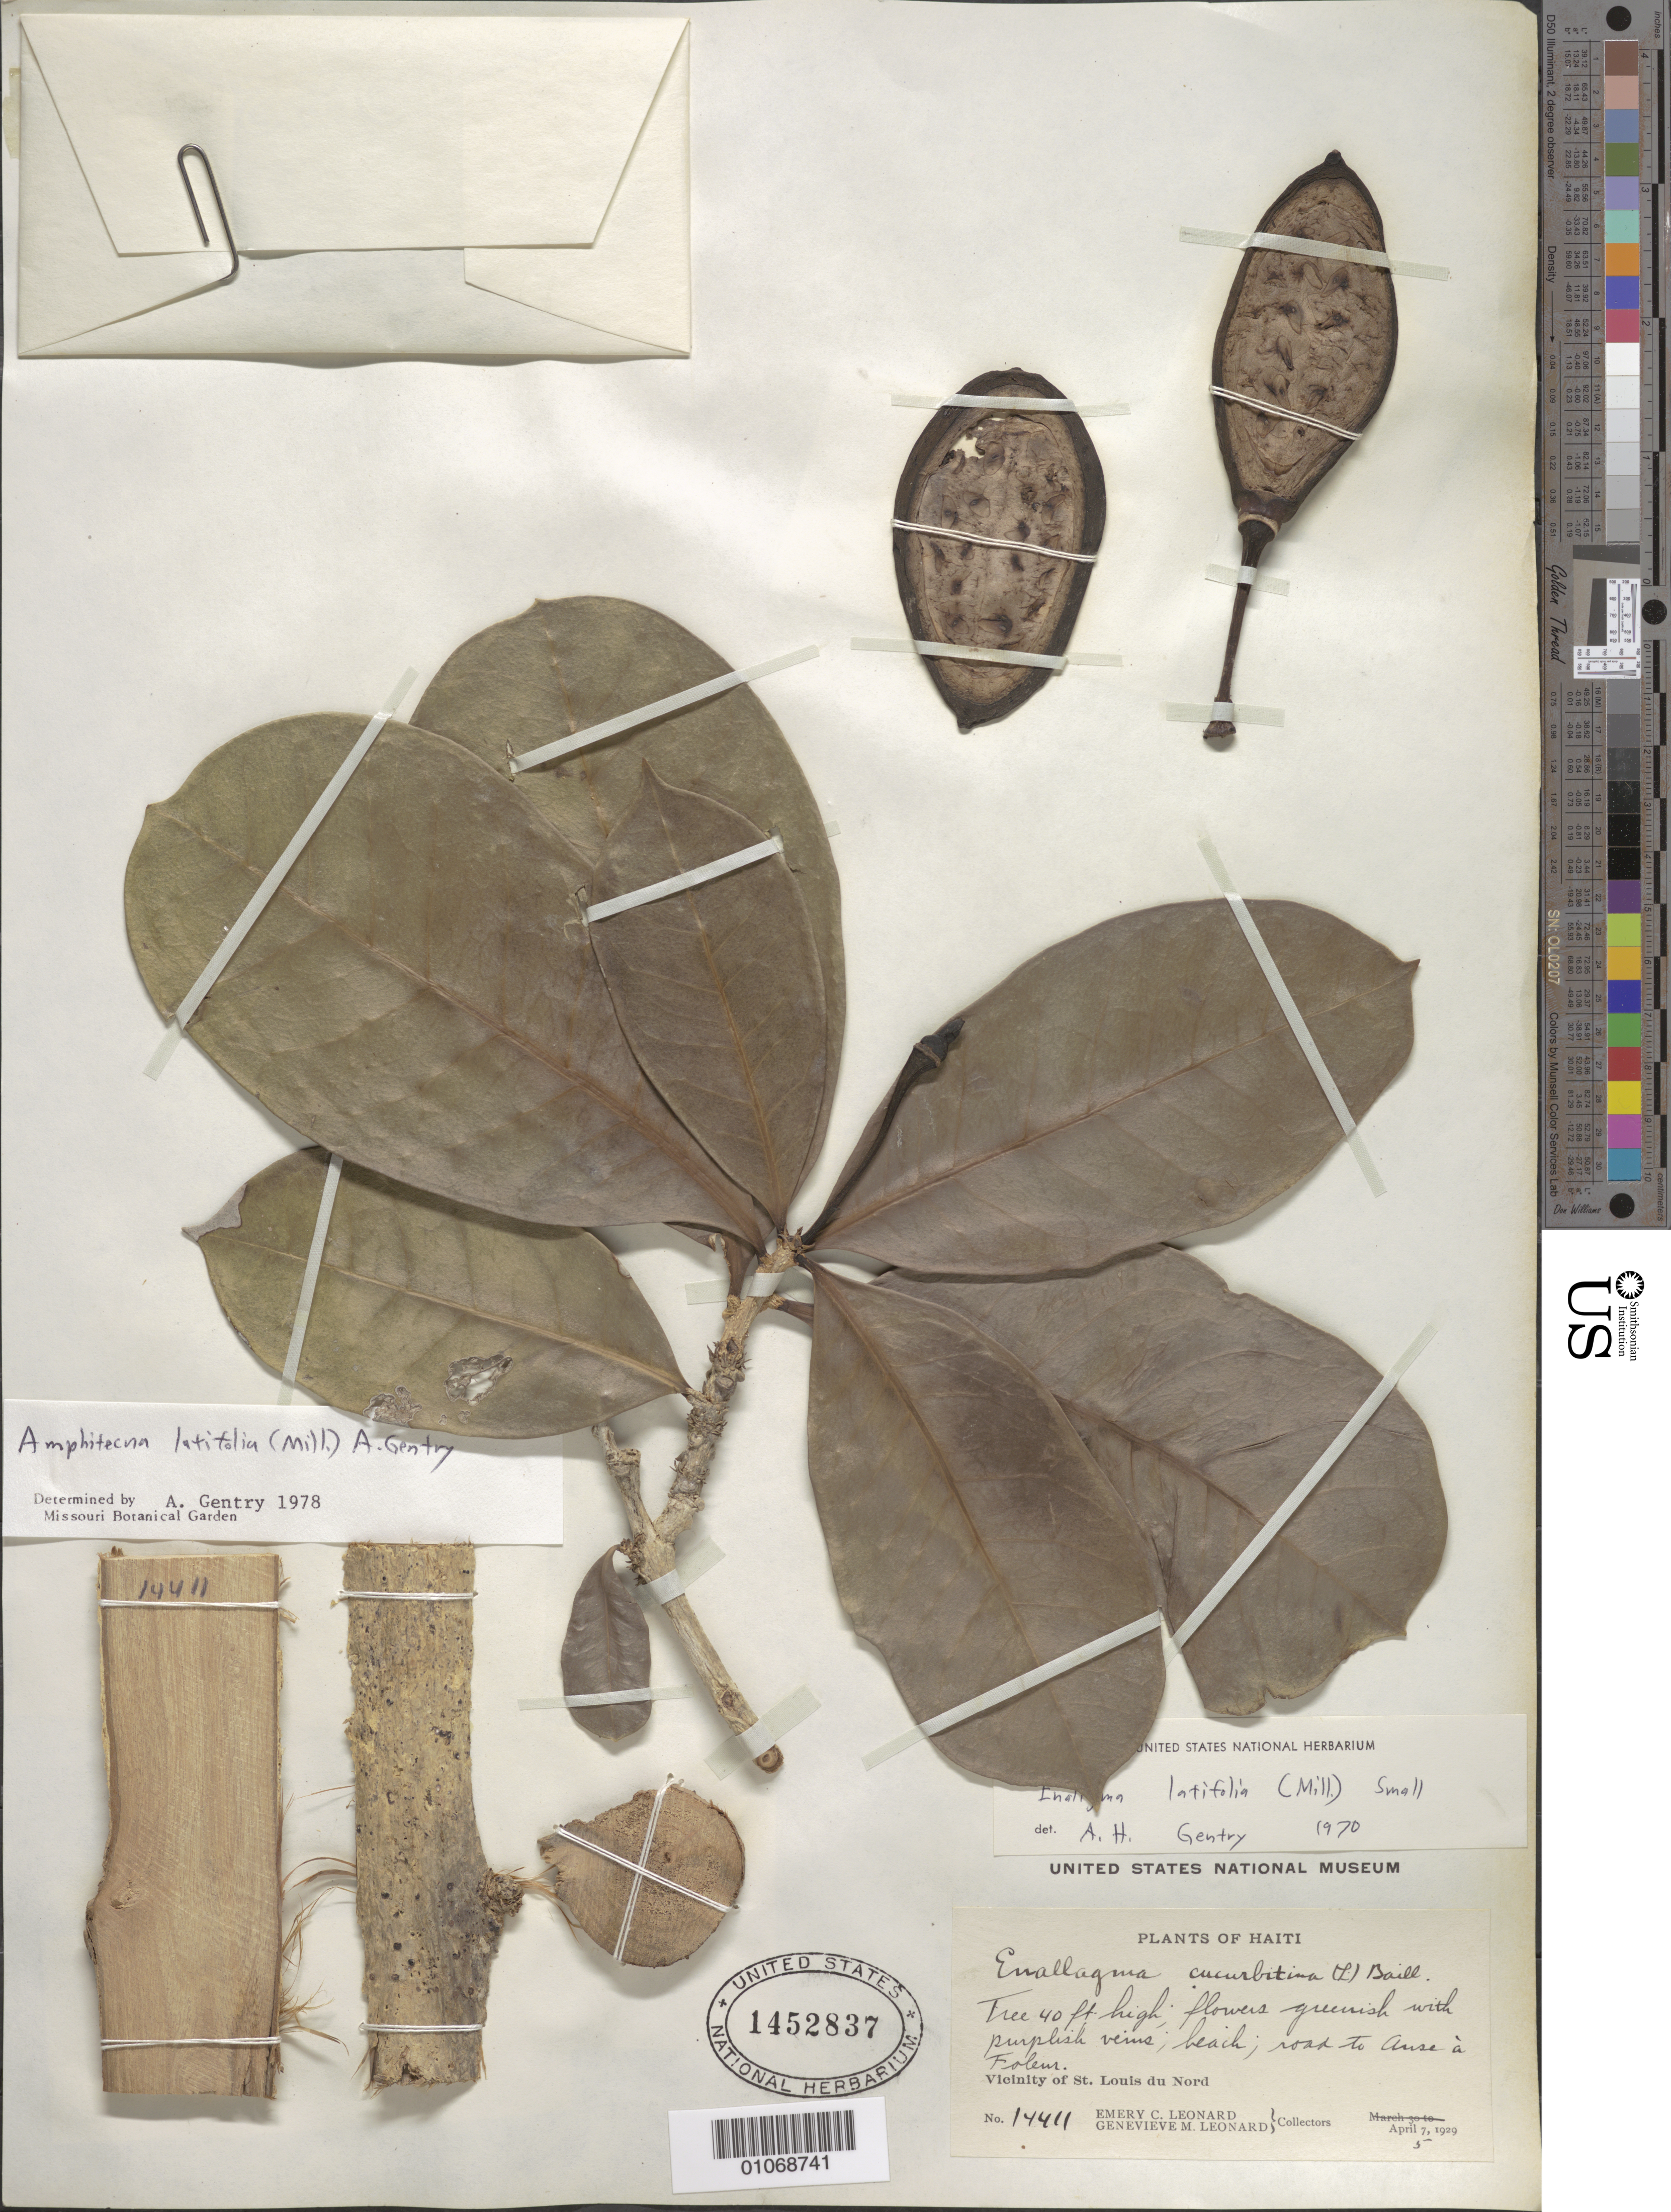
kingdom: Plantae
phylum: Tracheophyta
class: Magnoliopsida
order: Lamiales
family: Bignoniaceae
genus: Amphitecna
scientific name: Amphitecna latifolia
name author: (Mill.) A.H. Gentry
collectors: E. C. Leonard & G. M. Leonard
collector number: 14411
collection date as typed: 05 Apr 1929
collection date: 1929-04-05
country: Haiti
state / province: Nord-Est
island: Hispaniola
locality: Vicinity of St. Louis du Nord, road to Anse a Foleur. Beach.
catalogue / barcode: US 1452837